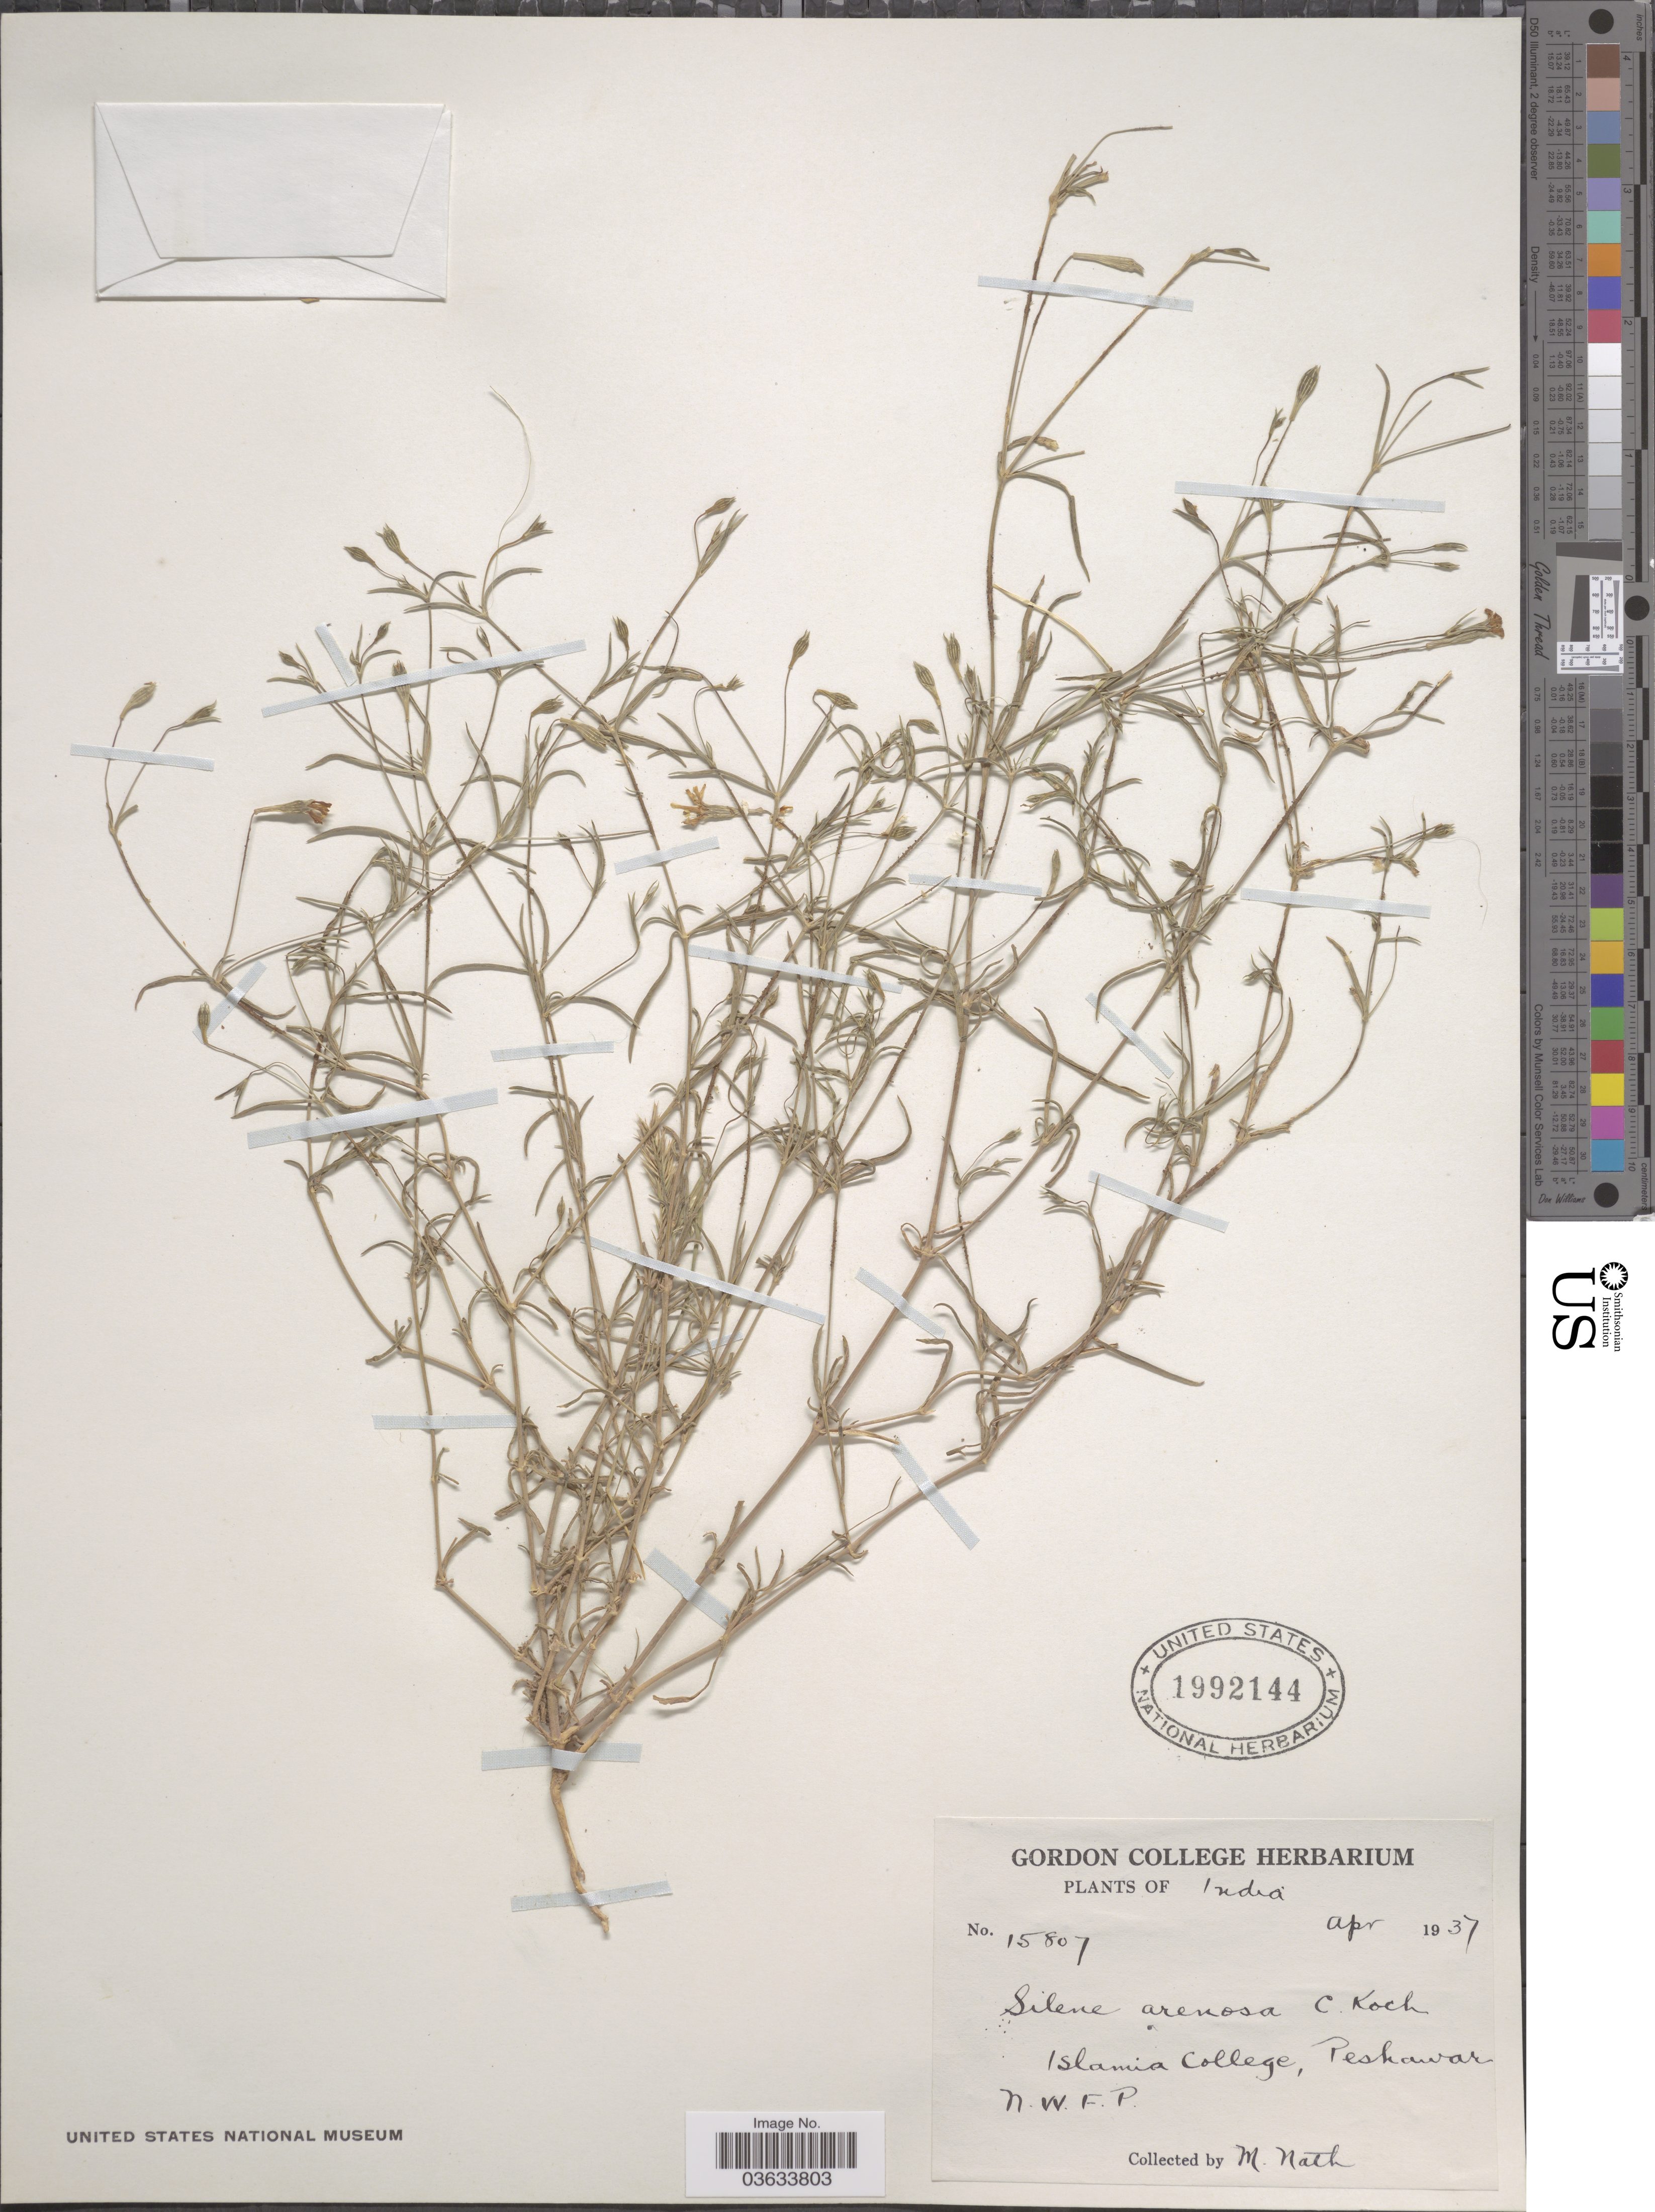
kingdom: Plantae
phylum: Tracheophyta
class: Magnoliopsida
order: Caryophyllales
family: Caryophyllaceae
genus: Silene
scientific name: Silene arenosa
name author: C. Koch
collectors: M. Nath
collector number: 15807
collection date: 1937-04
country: India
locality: Islamia College, Peshawar N.W.F.P.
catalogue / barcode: US 1992144